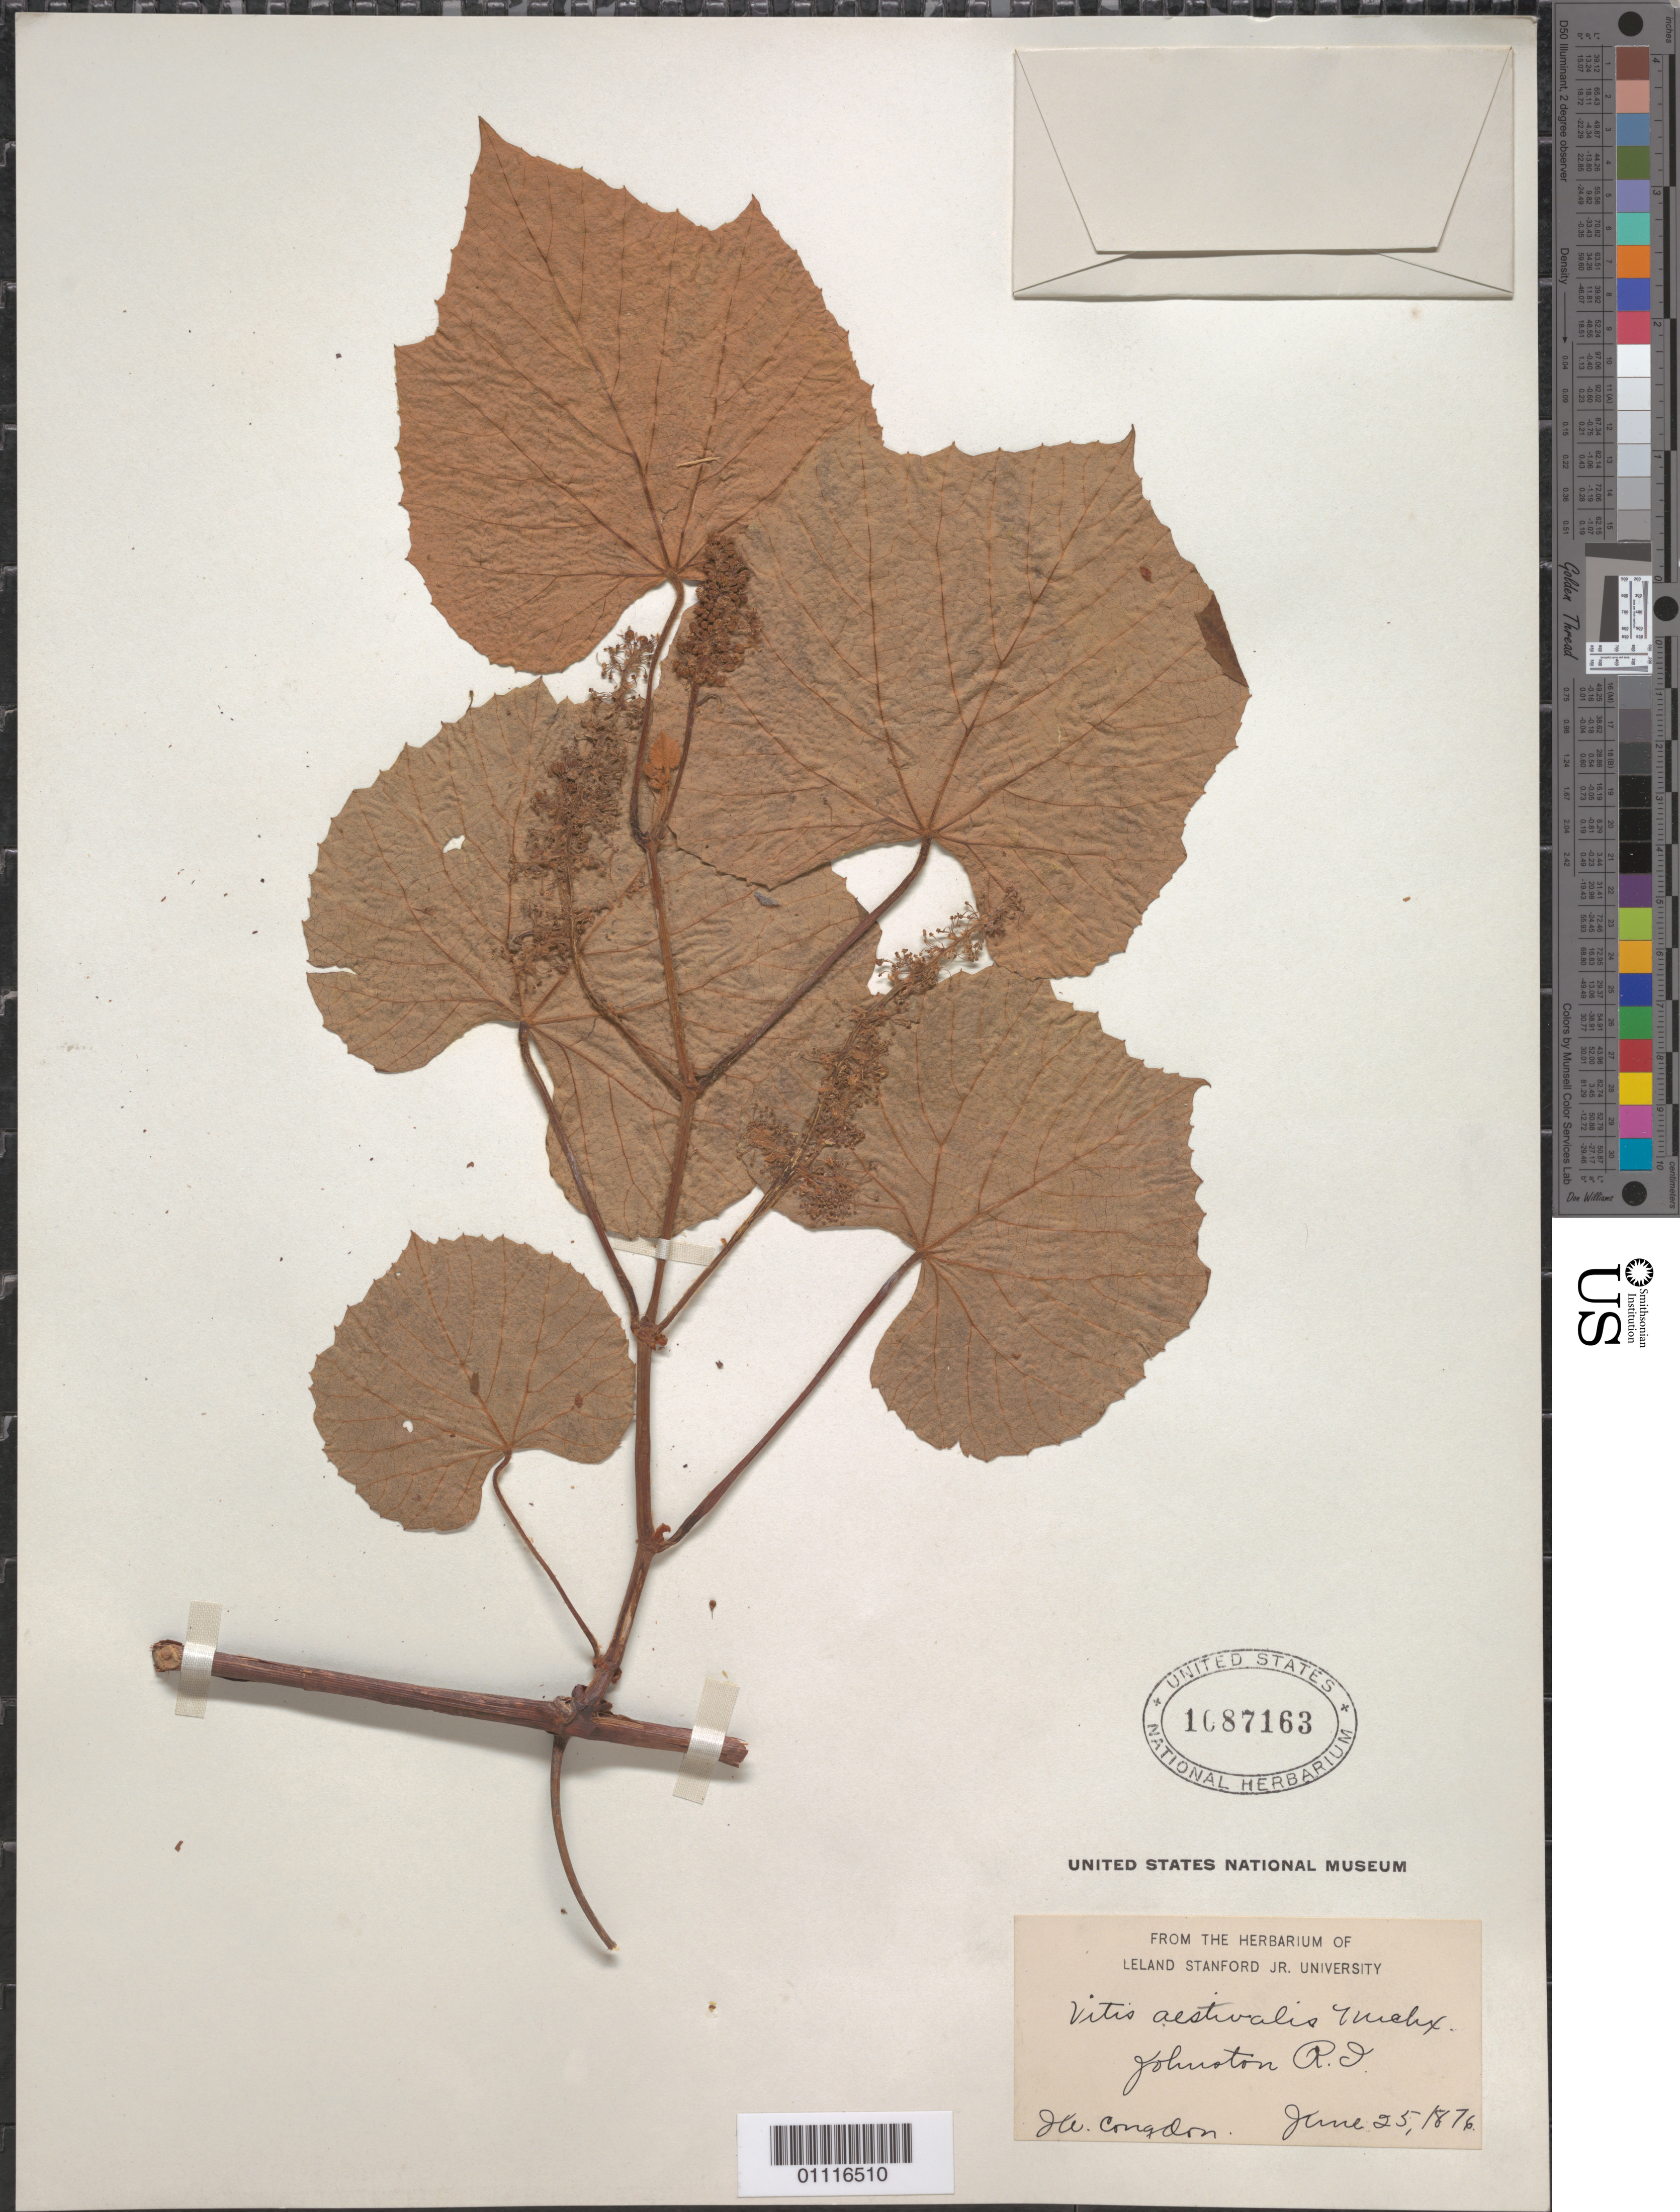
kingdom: Plantae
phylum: Tracheophyta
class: Magnoliopsida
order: Vitales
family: Vitaceae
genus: Vitis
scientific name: Vitis acerifolia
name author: Raf.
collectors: J. W. Congdon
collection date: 1876-06-25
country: United States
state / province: Rhode Island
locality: Johnston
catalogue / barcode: US 1087163